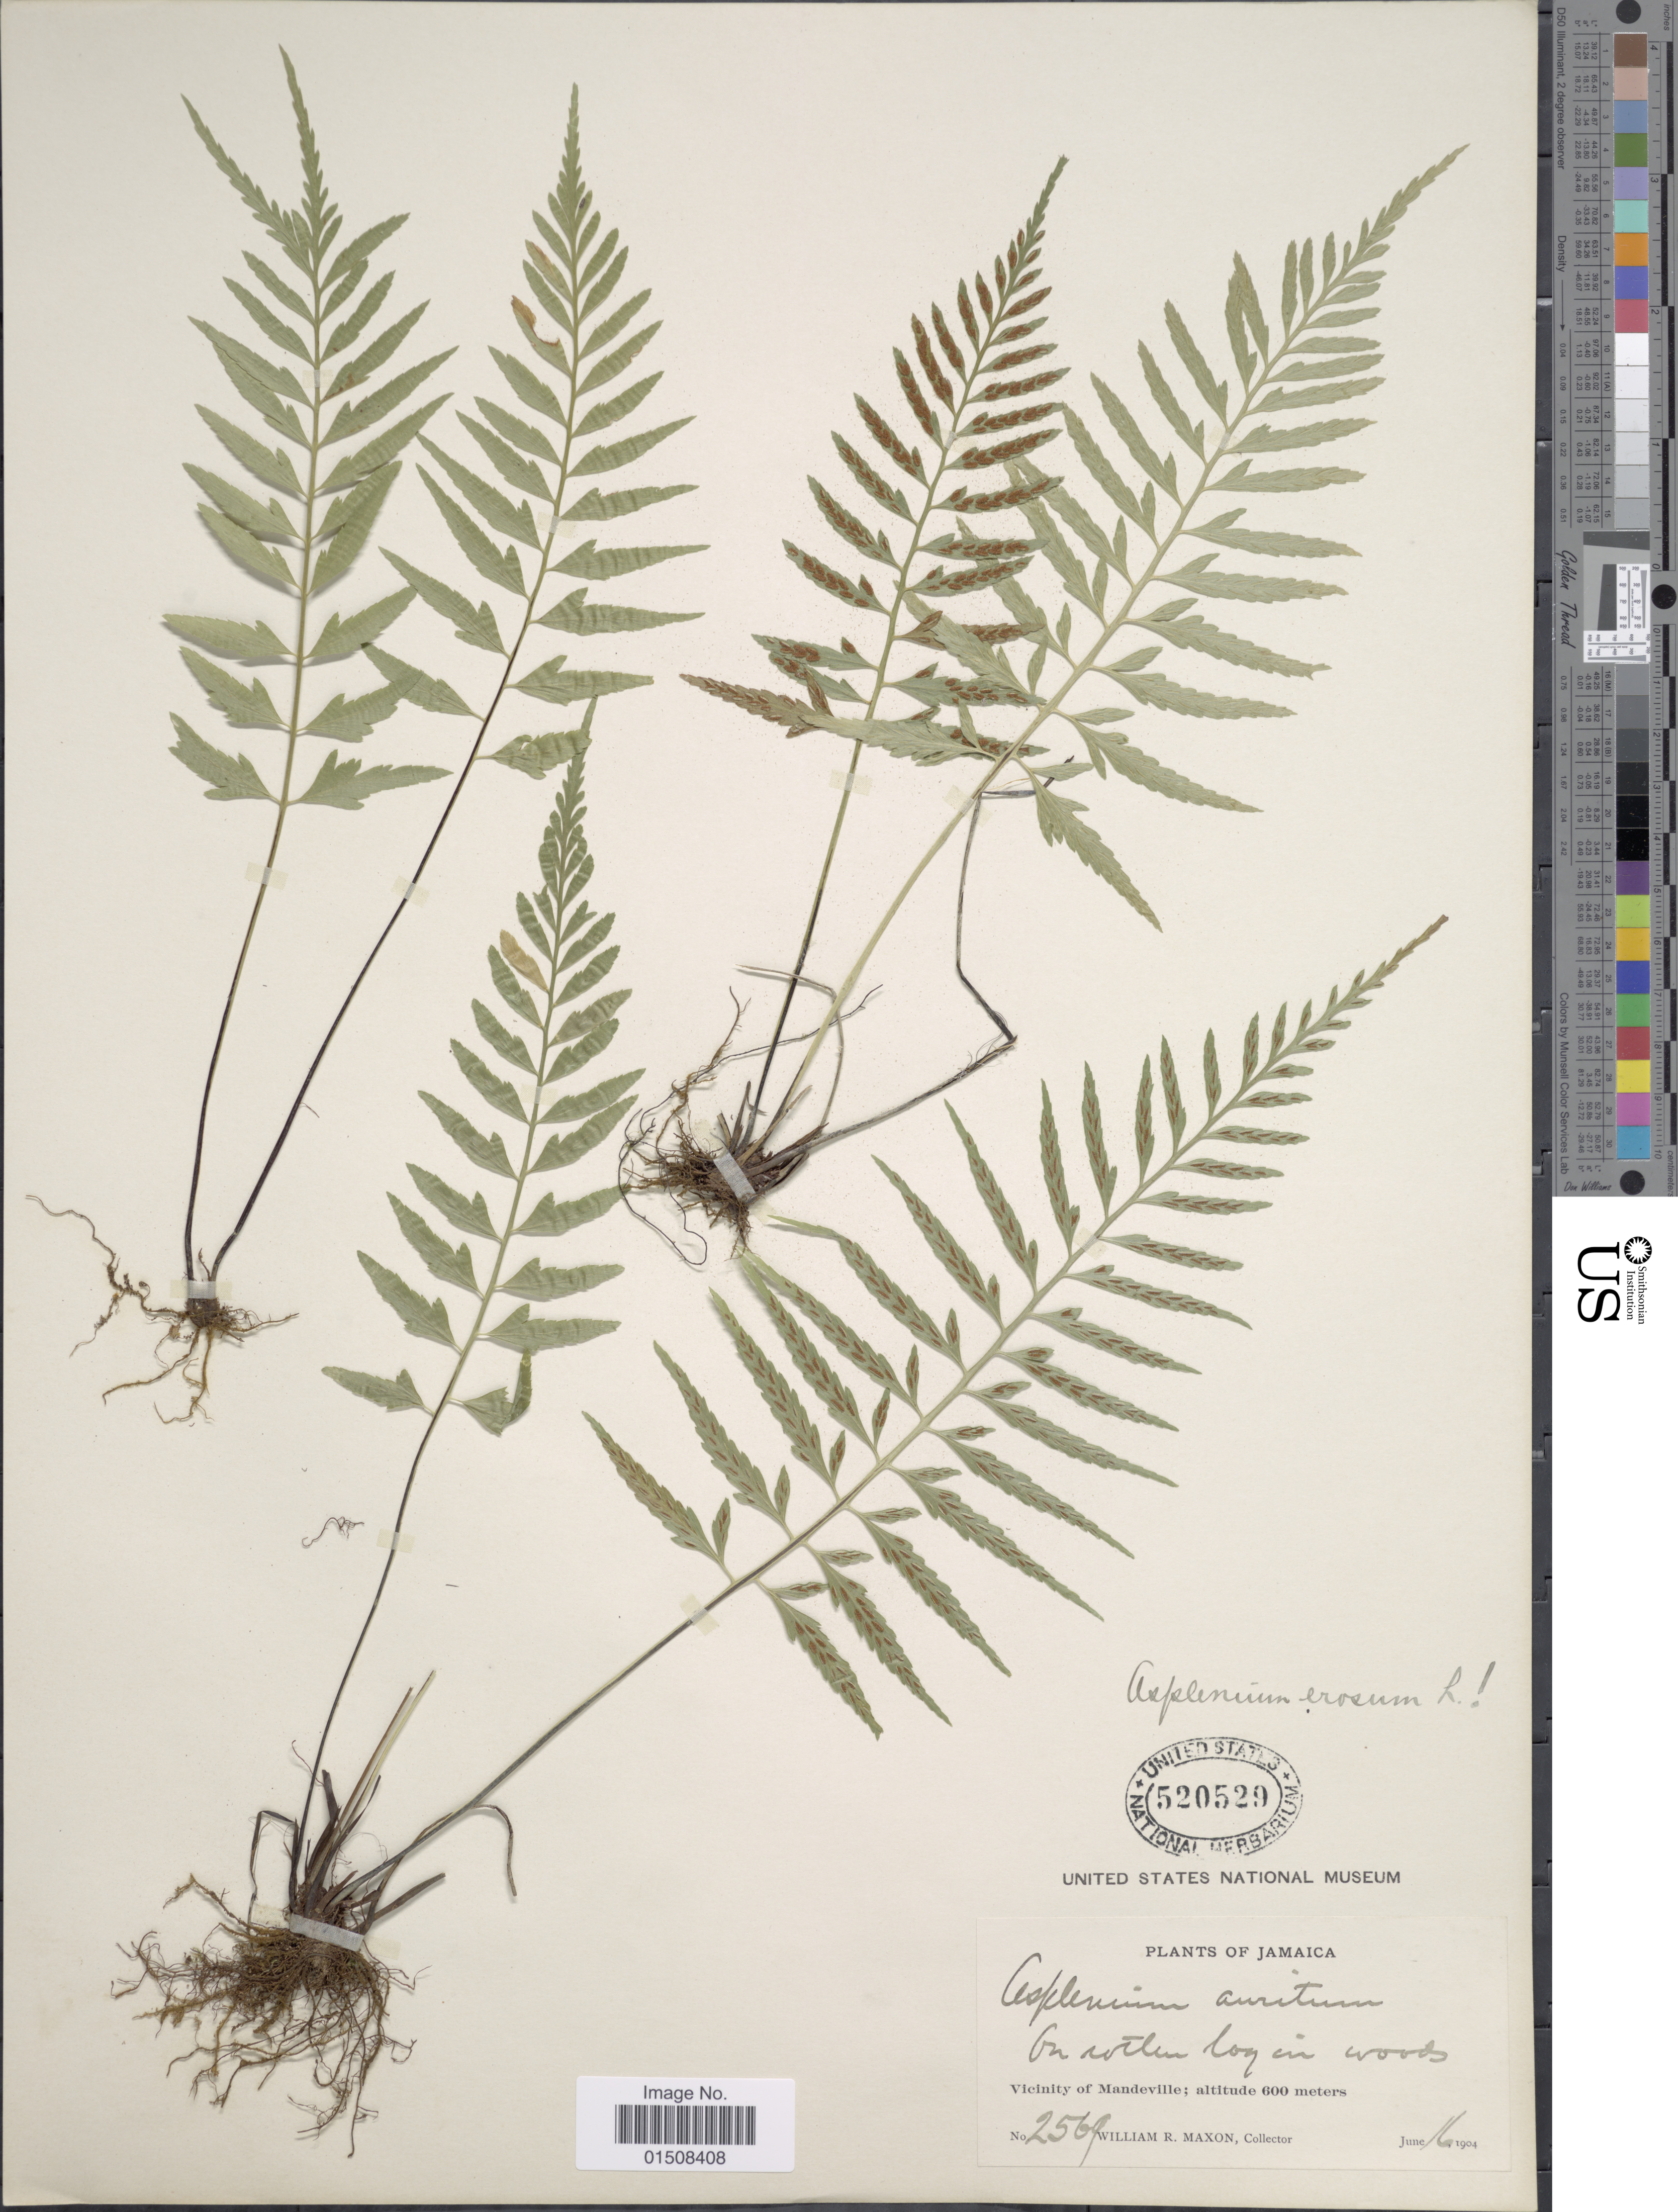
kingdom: Plantae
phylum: Tracheophyta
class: Polypodiopsida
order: Polypodiales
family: Aspleniaceae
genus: Asplenium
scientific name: Asplenium auritum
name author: Sw.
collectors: W. R. Maxon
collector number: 2569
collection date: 1904-06-16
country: Jamaica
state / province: Manchester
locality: Vicinity of Mandeville. On northern log in woods.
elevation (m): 600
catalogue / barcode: US 520529